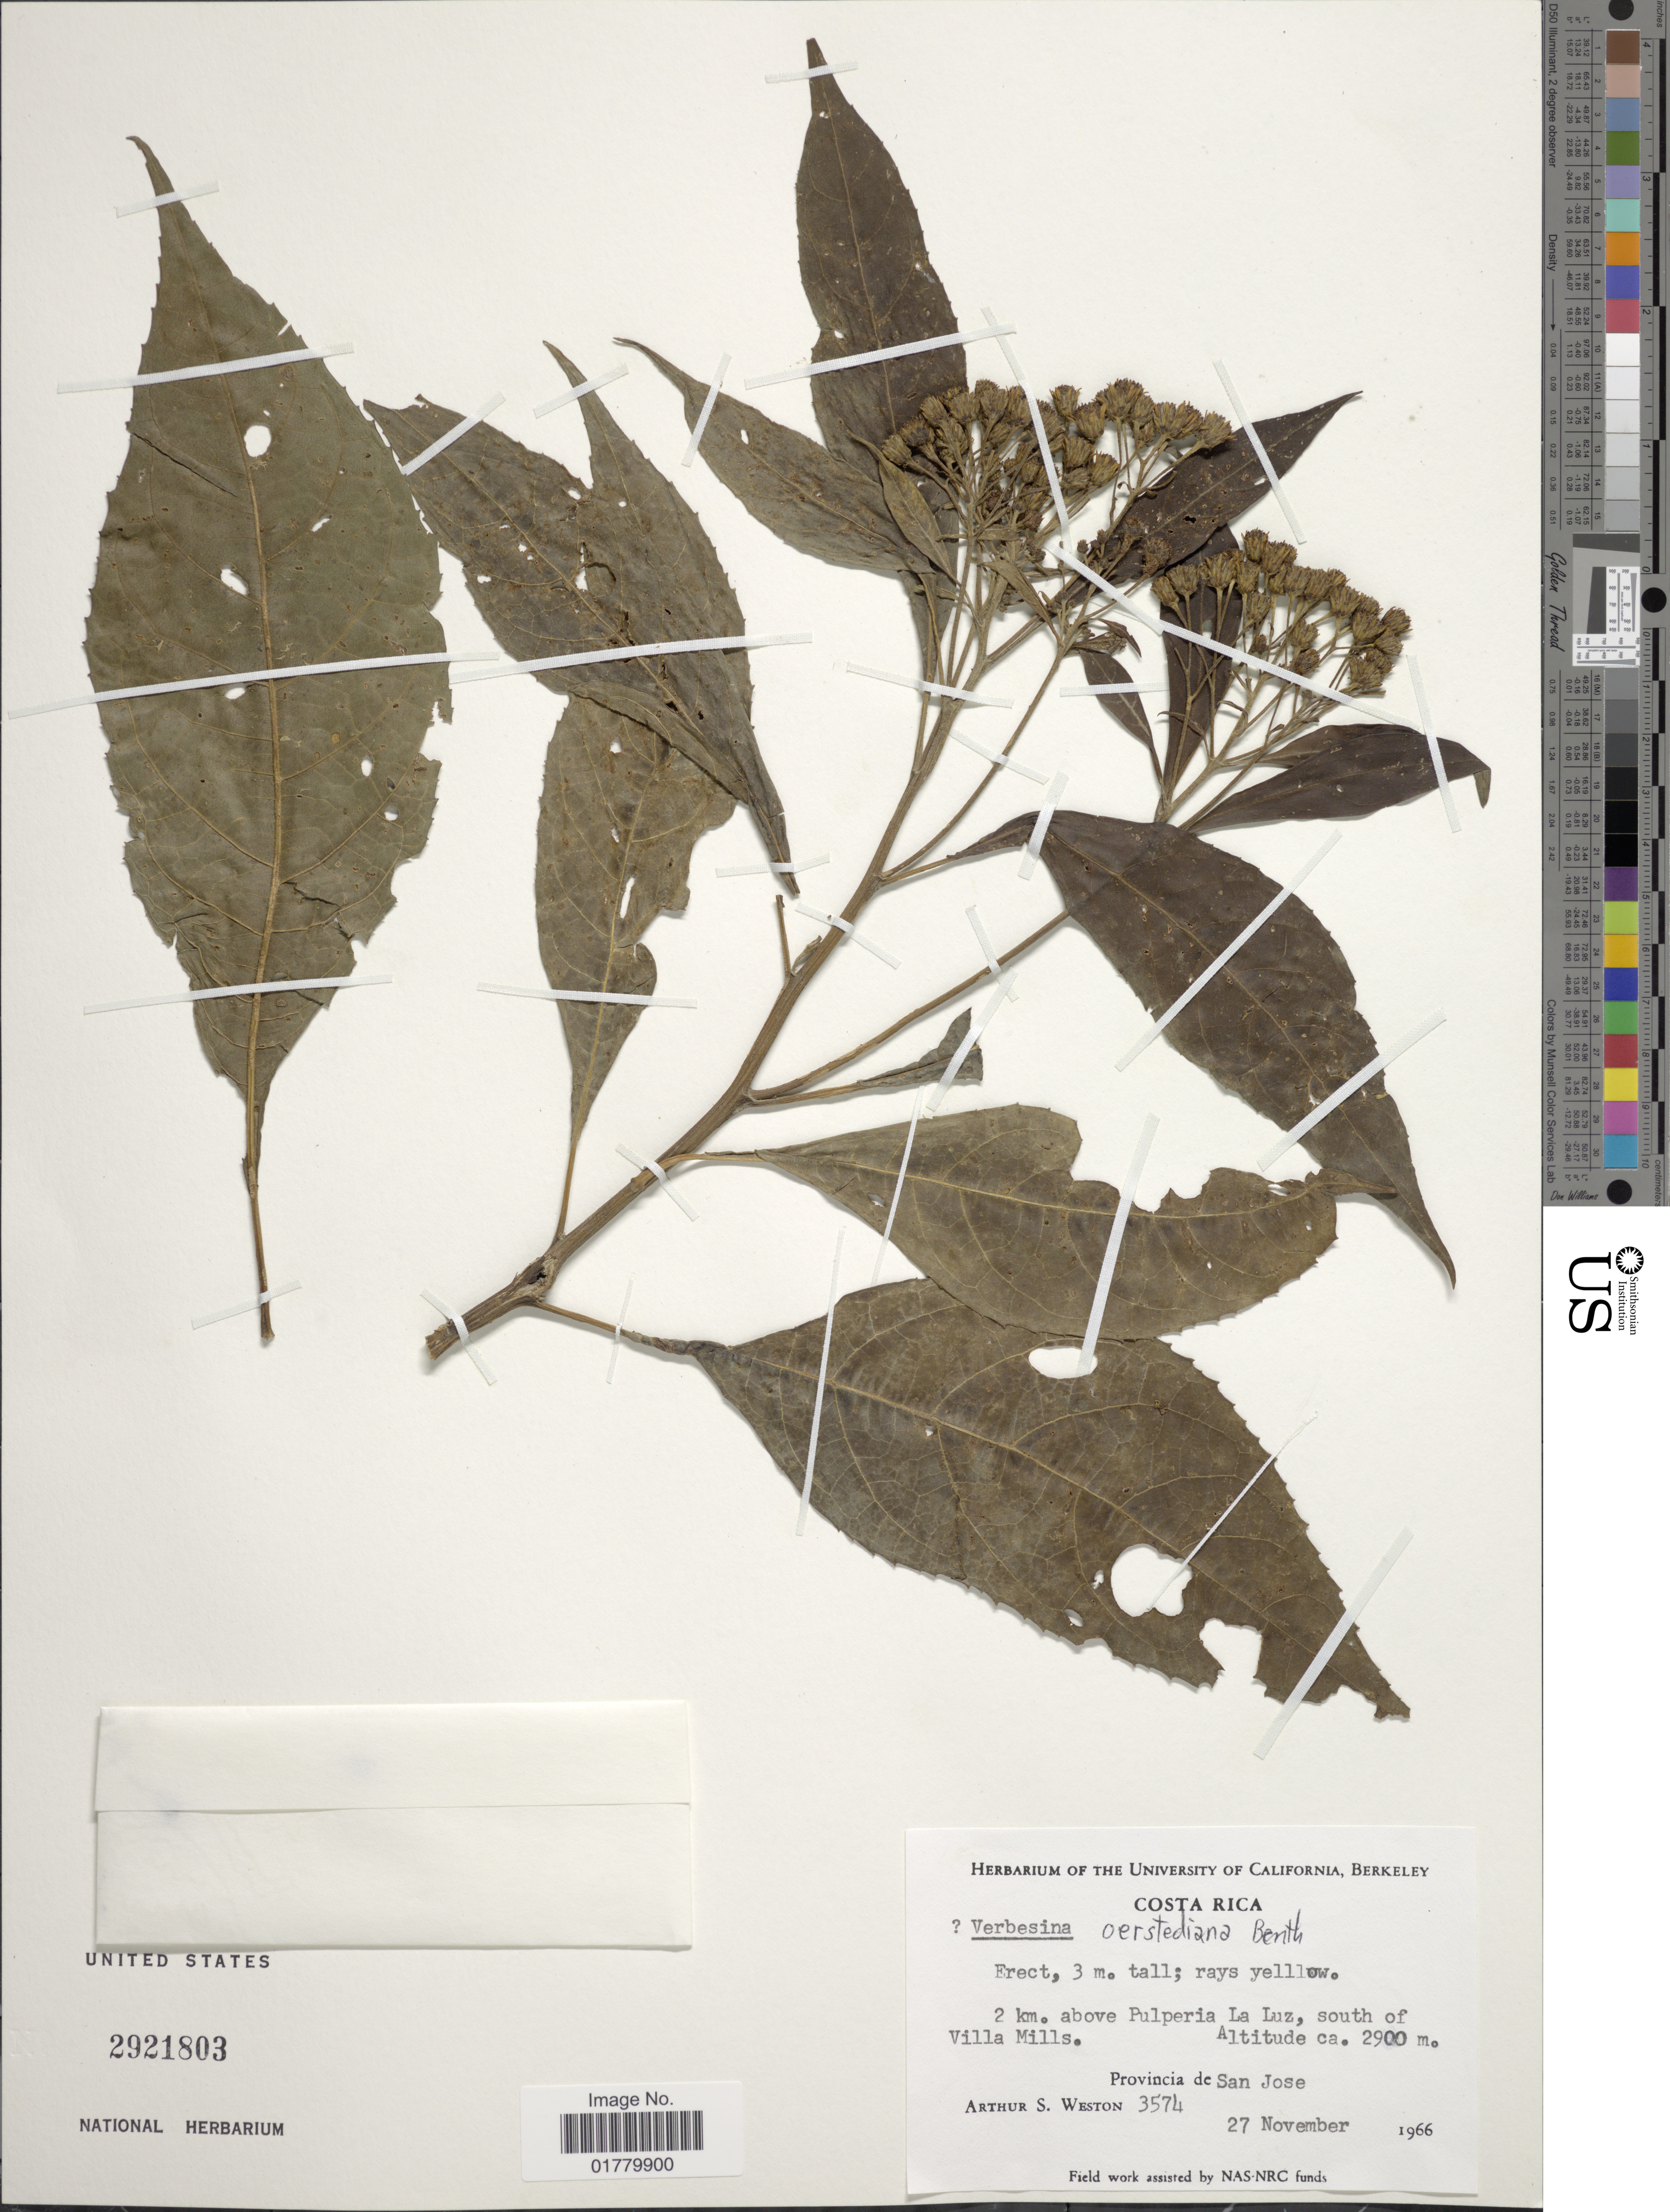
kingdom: Plantae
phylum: Tracheophyta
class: Magnoliopsida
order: Asterales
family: Asteraceae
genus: Verbesina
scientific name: Verbesina oerstediana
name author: Benth. in Oerst.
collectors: A. Weston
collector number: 3574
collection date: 1966-11-27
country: Costa Rica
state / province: San José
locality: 2 km. above Pulperia La Luz, south of Villa Mills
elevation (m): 2900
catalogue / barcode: US 2921803